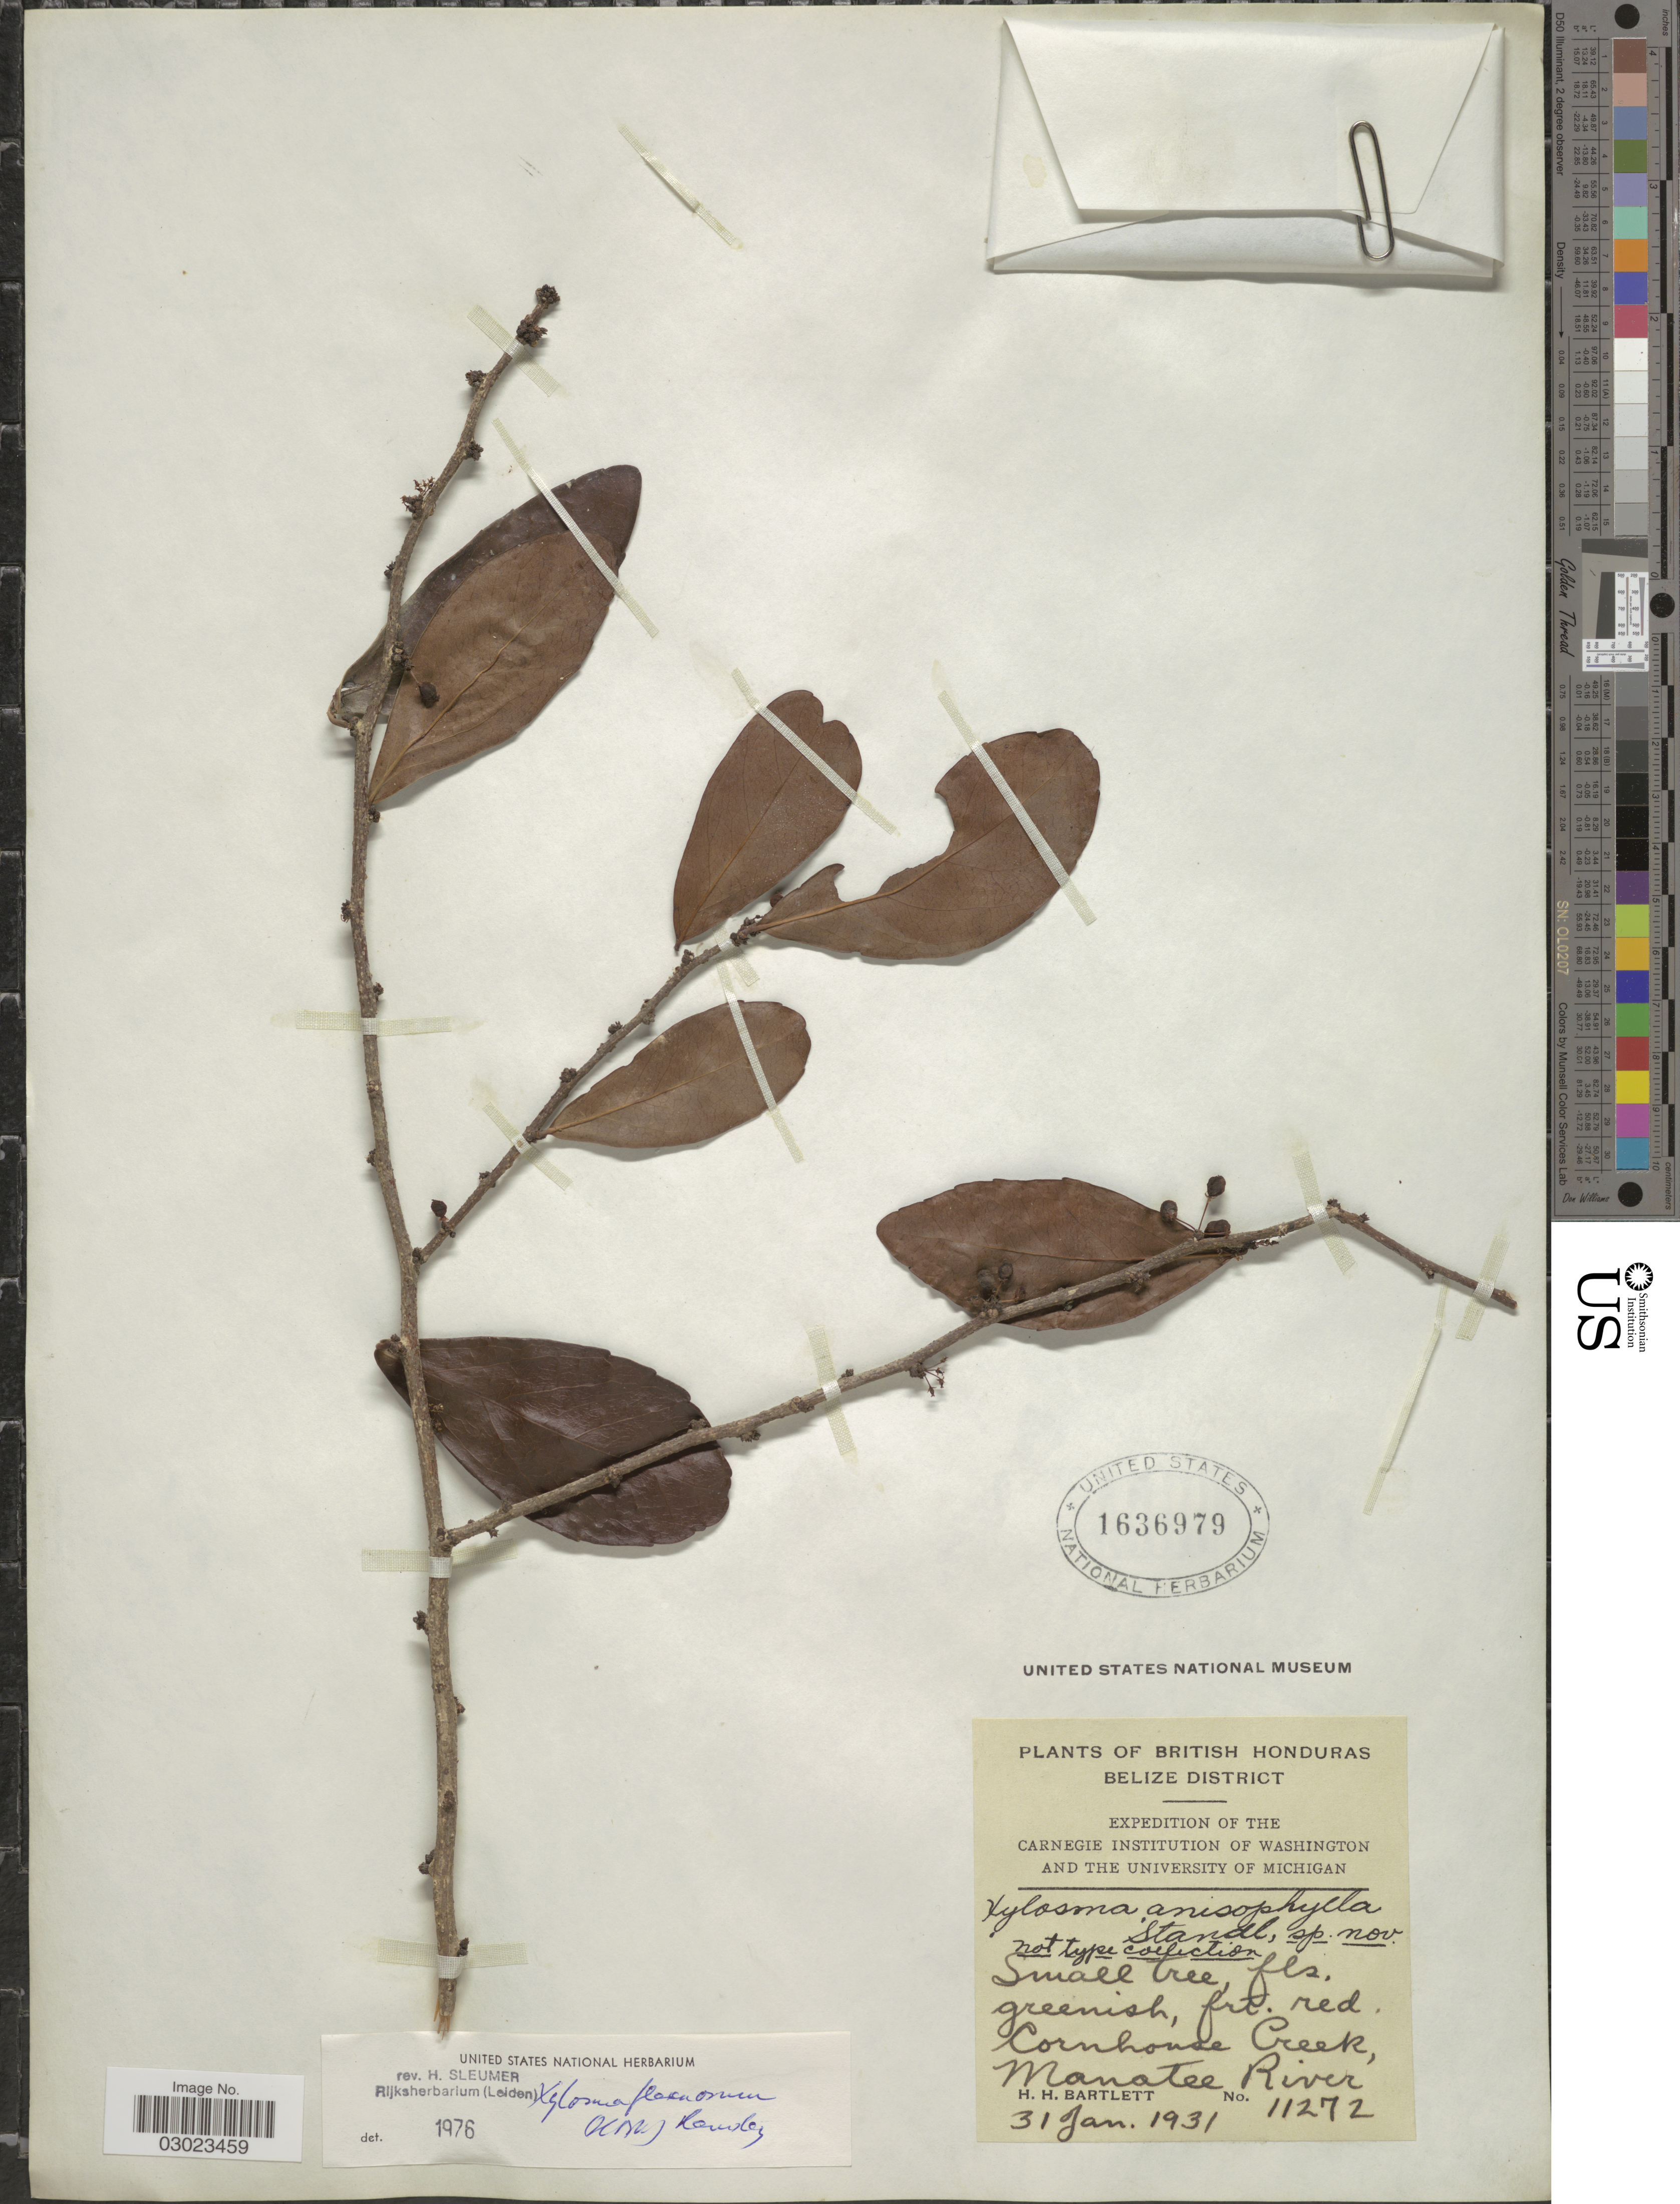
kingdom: Plantae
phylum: Tracheophyta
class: Magnoliopsida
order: Malpighiales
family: Salicaceae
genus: Xylosma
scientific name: Xylosma flexuosa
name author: (Kunth) Hemsl.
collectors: H. H. Bartlett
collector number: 11272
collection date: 1931-01-31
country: Belize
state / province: Belize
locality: British Honduras, Belize District, Cornhouse Creek, Manatee River.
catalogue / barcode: US 1636979